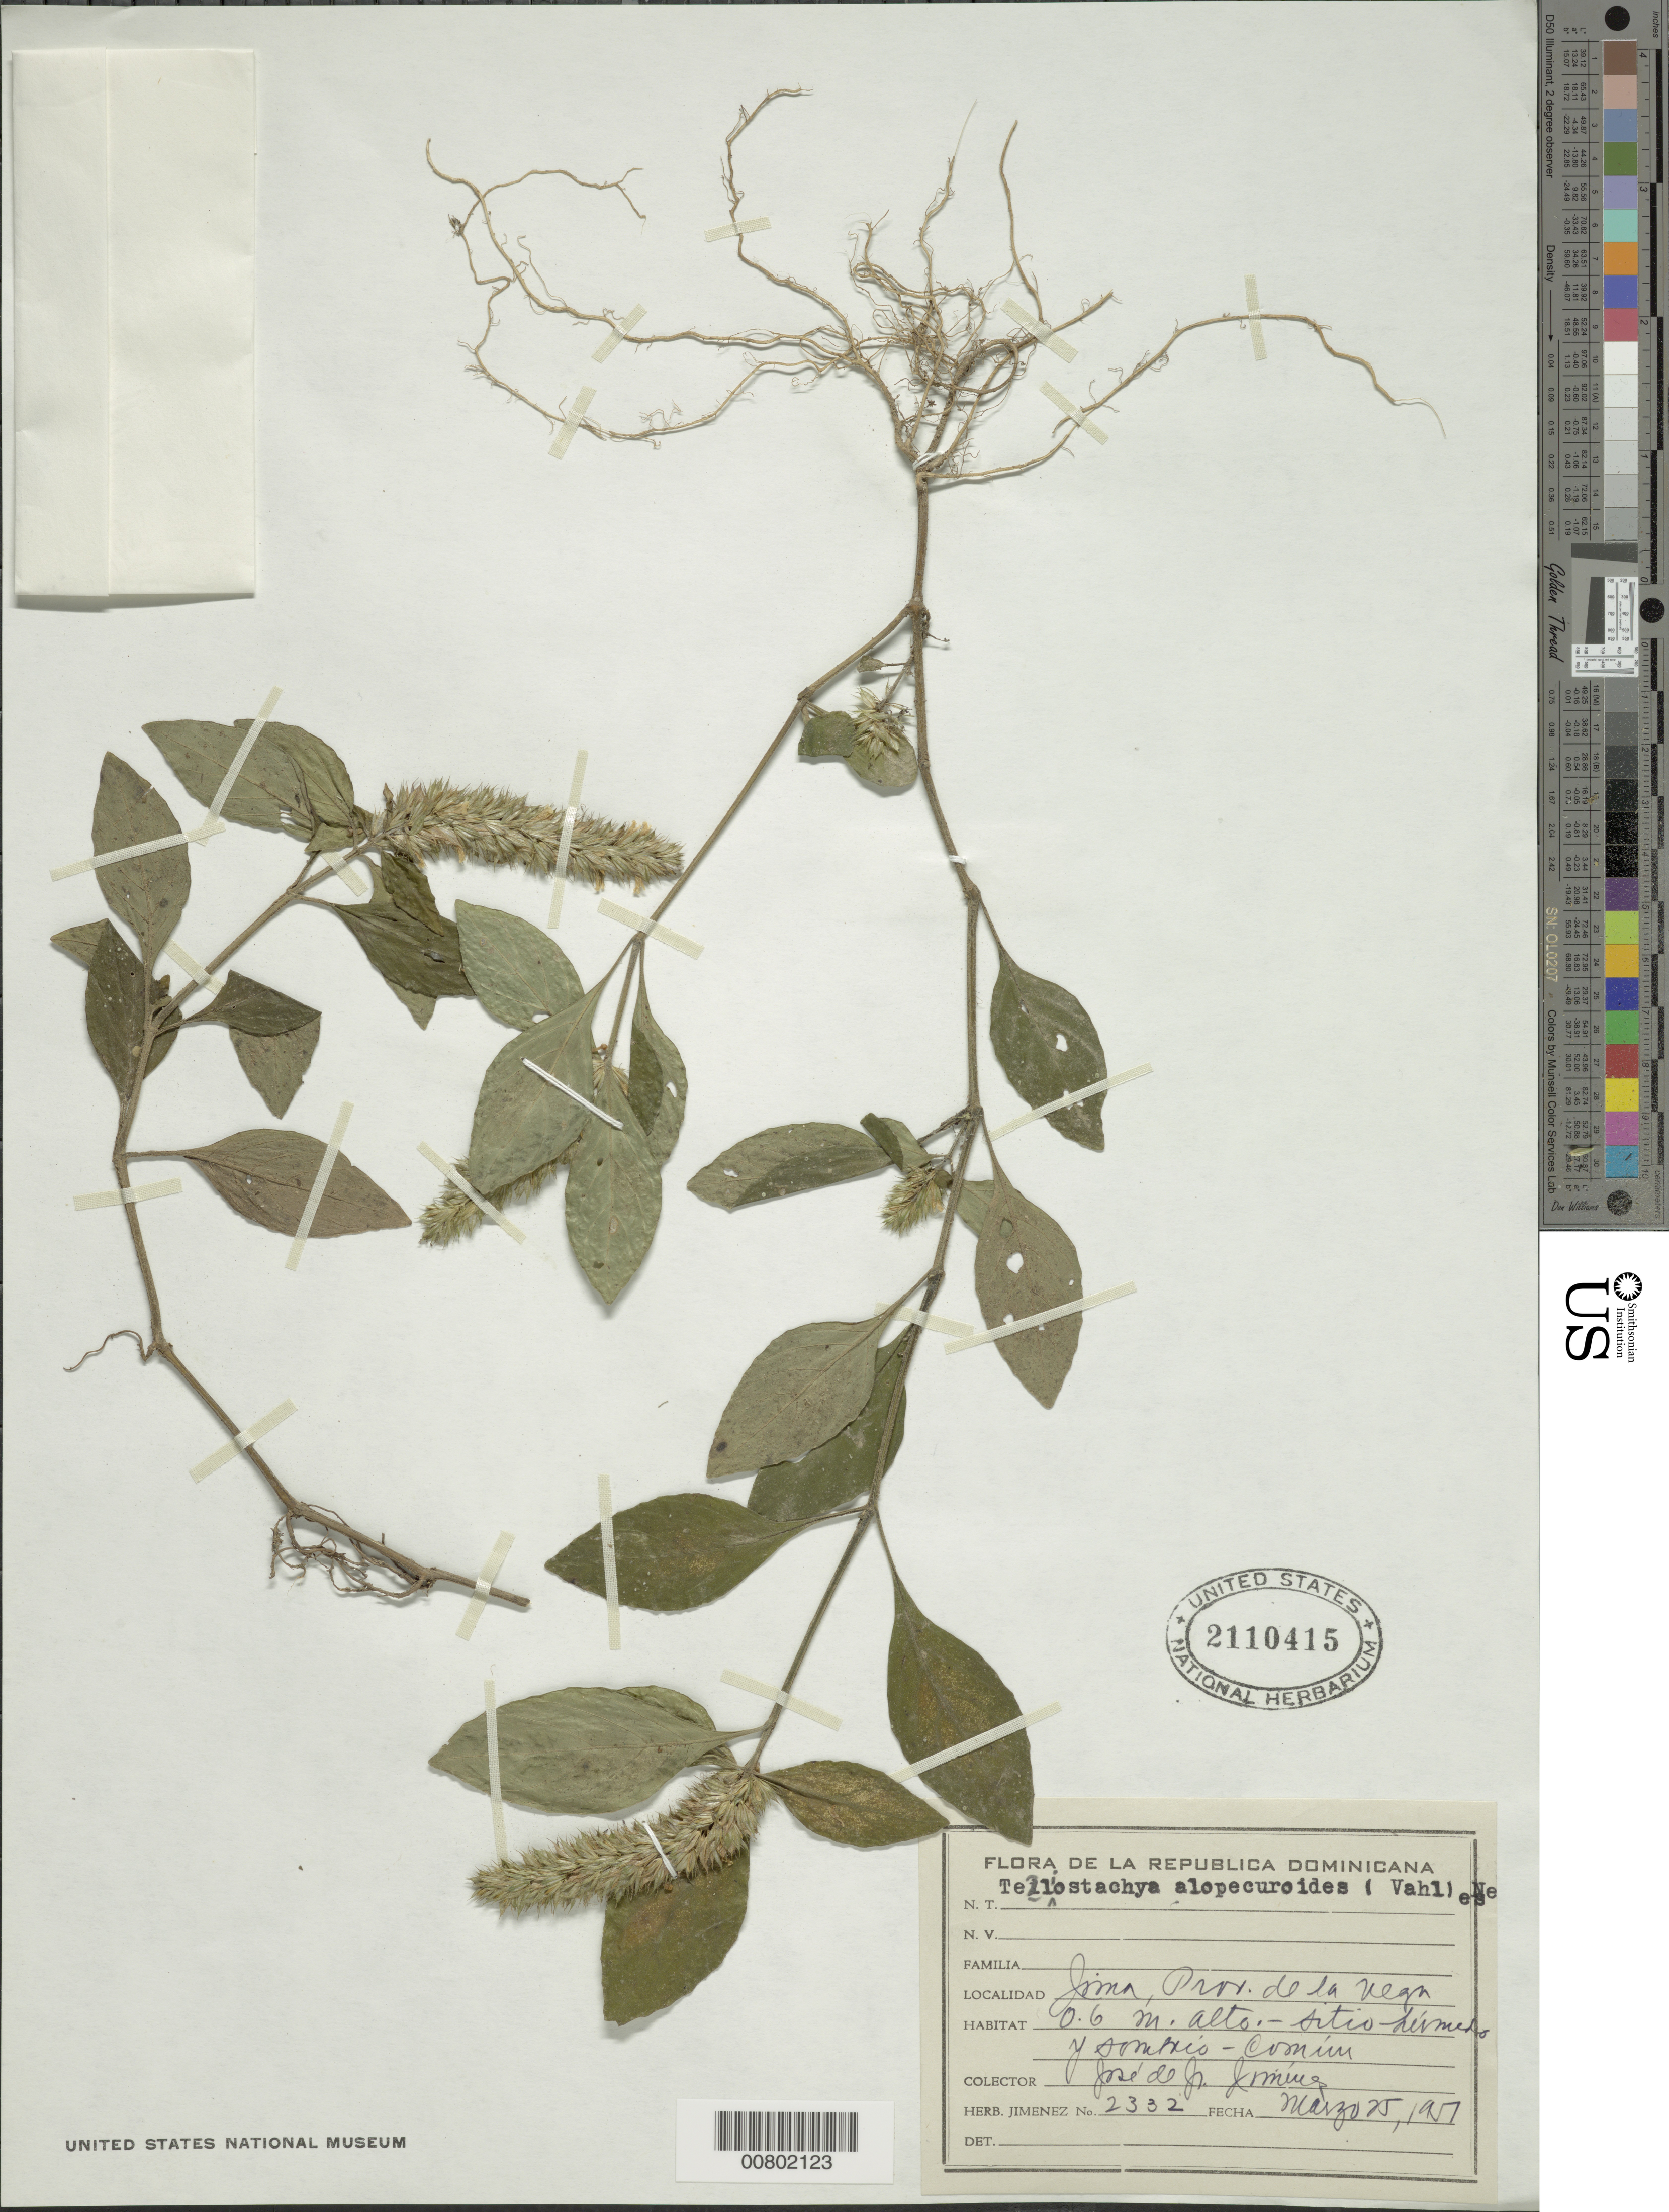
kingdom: Plantae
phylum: Tracheophyta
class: Magnoliopsida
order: Lamiales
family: Acanthaceae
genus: Teliostachya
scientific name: Teliostachya alopecuroidea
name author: (Vahl) Nees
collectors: J. J. Jiménez Almonte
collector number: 2332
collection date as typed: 25 Mar 1951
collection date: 1951-03-25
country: Dominican Republic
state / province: La Vega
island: Hispaniola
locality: "Jiona"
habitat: Sitio humedo y "sombrio"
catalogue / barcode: US 2110415